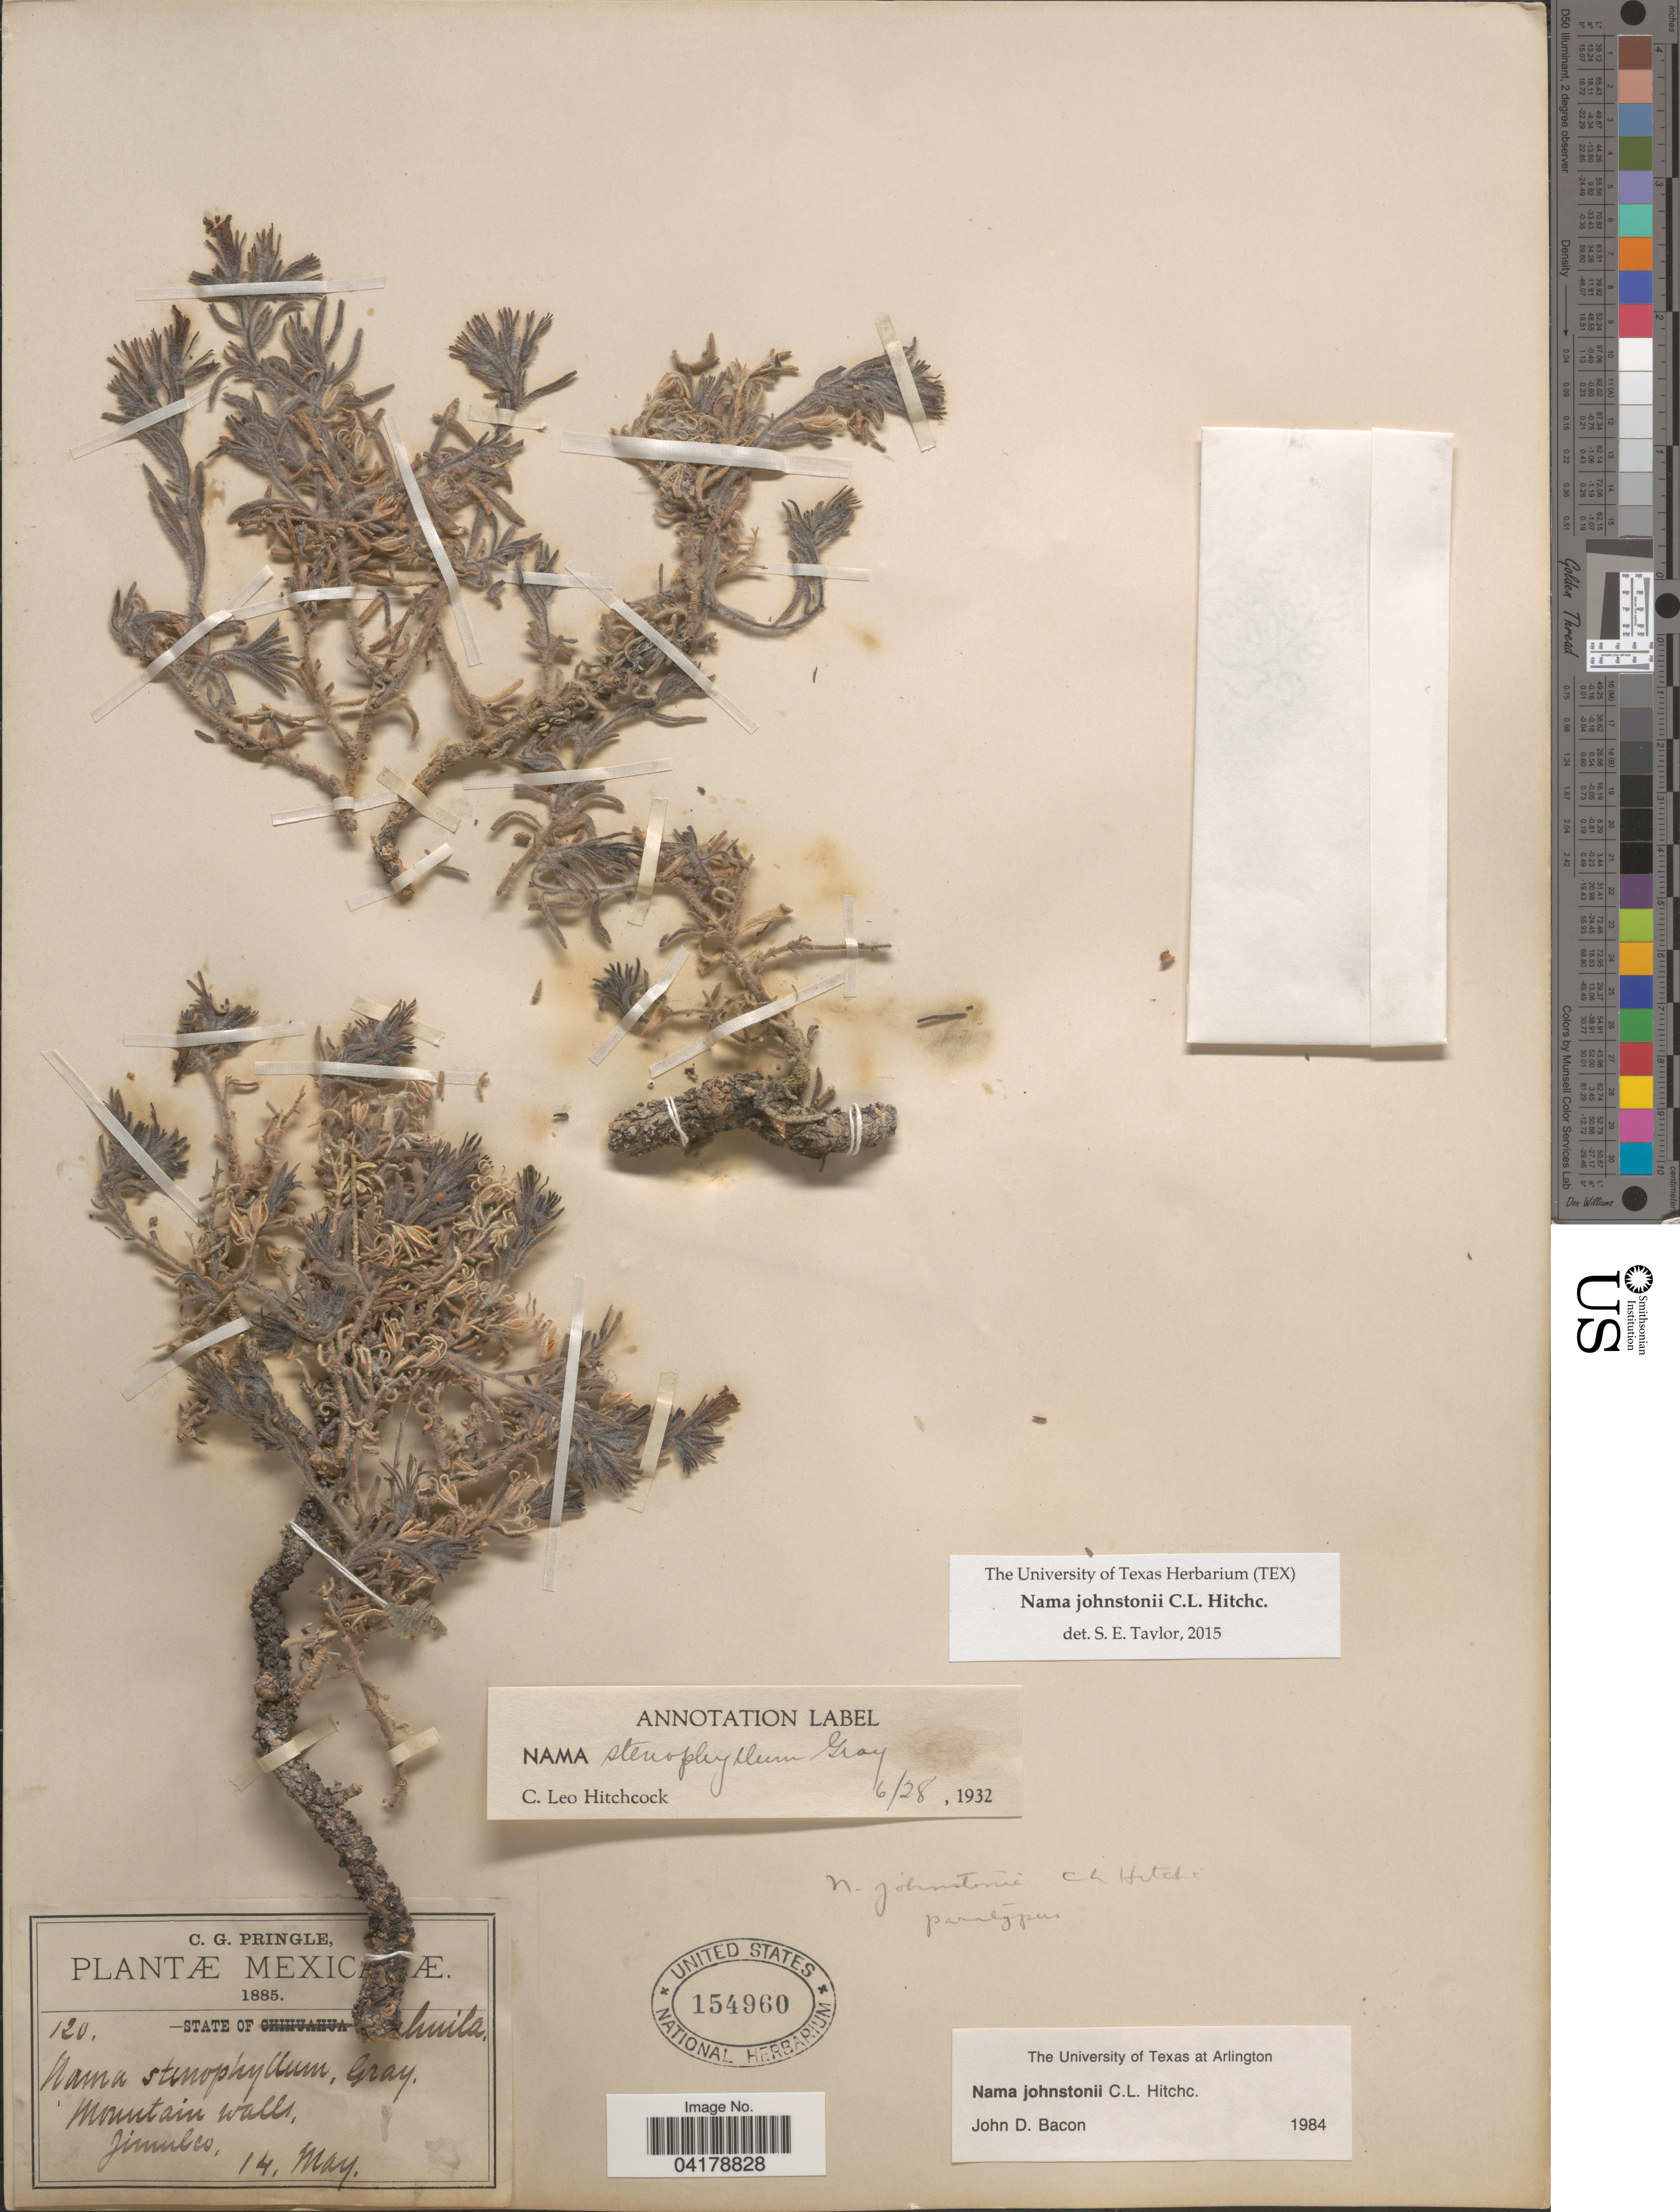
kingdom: Plantae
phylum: Tracheophyta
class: Magnoliopsida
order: Boraginales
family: Namaceae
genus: Nama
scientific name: Nama johnstonii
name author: C.L. Hitchc.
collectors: C. G. Pringle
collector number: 120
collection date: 1885-05-14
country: Mexico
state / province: Coahuila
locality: Mountain walls, Jimulco.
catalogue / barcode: US 154960